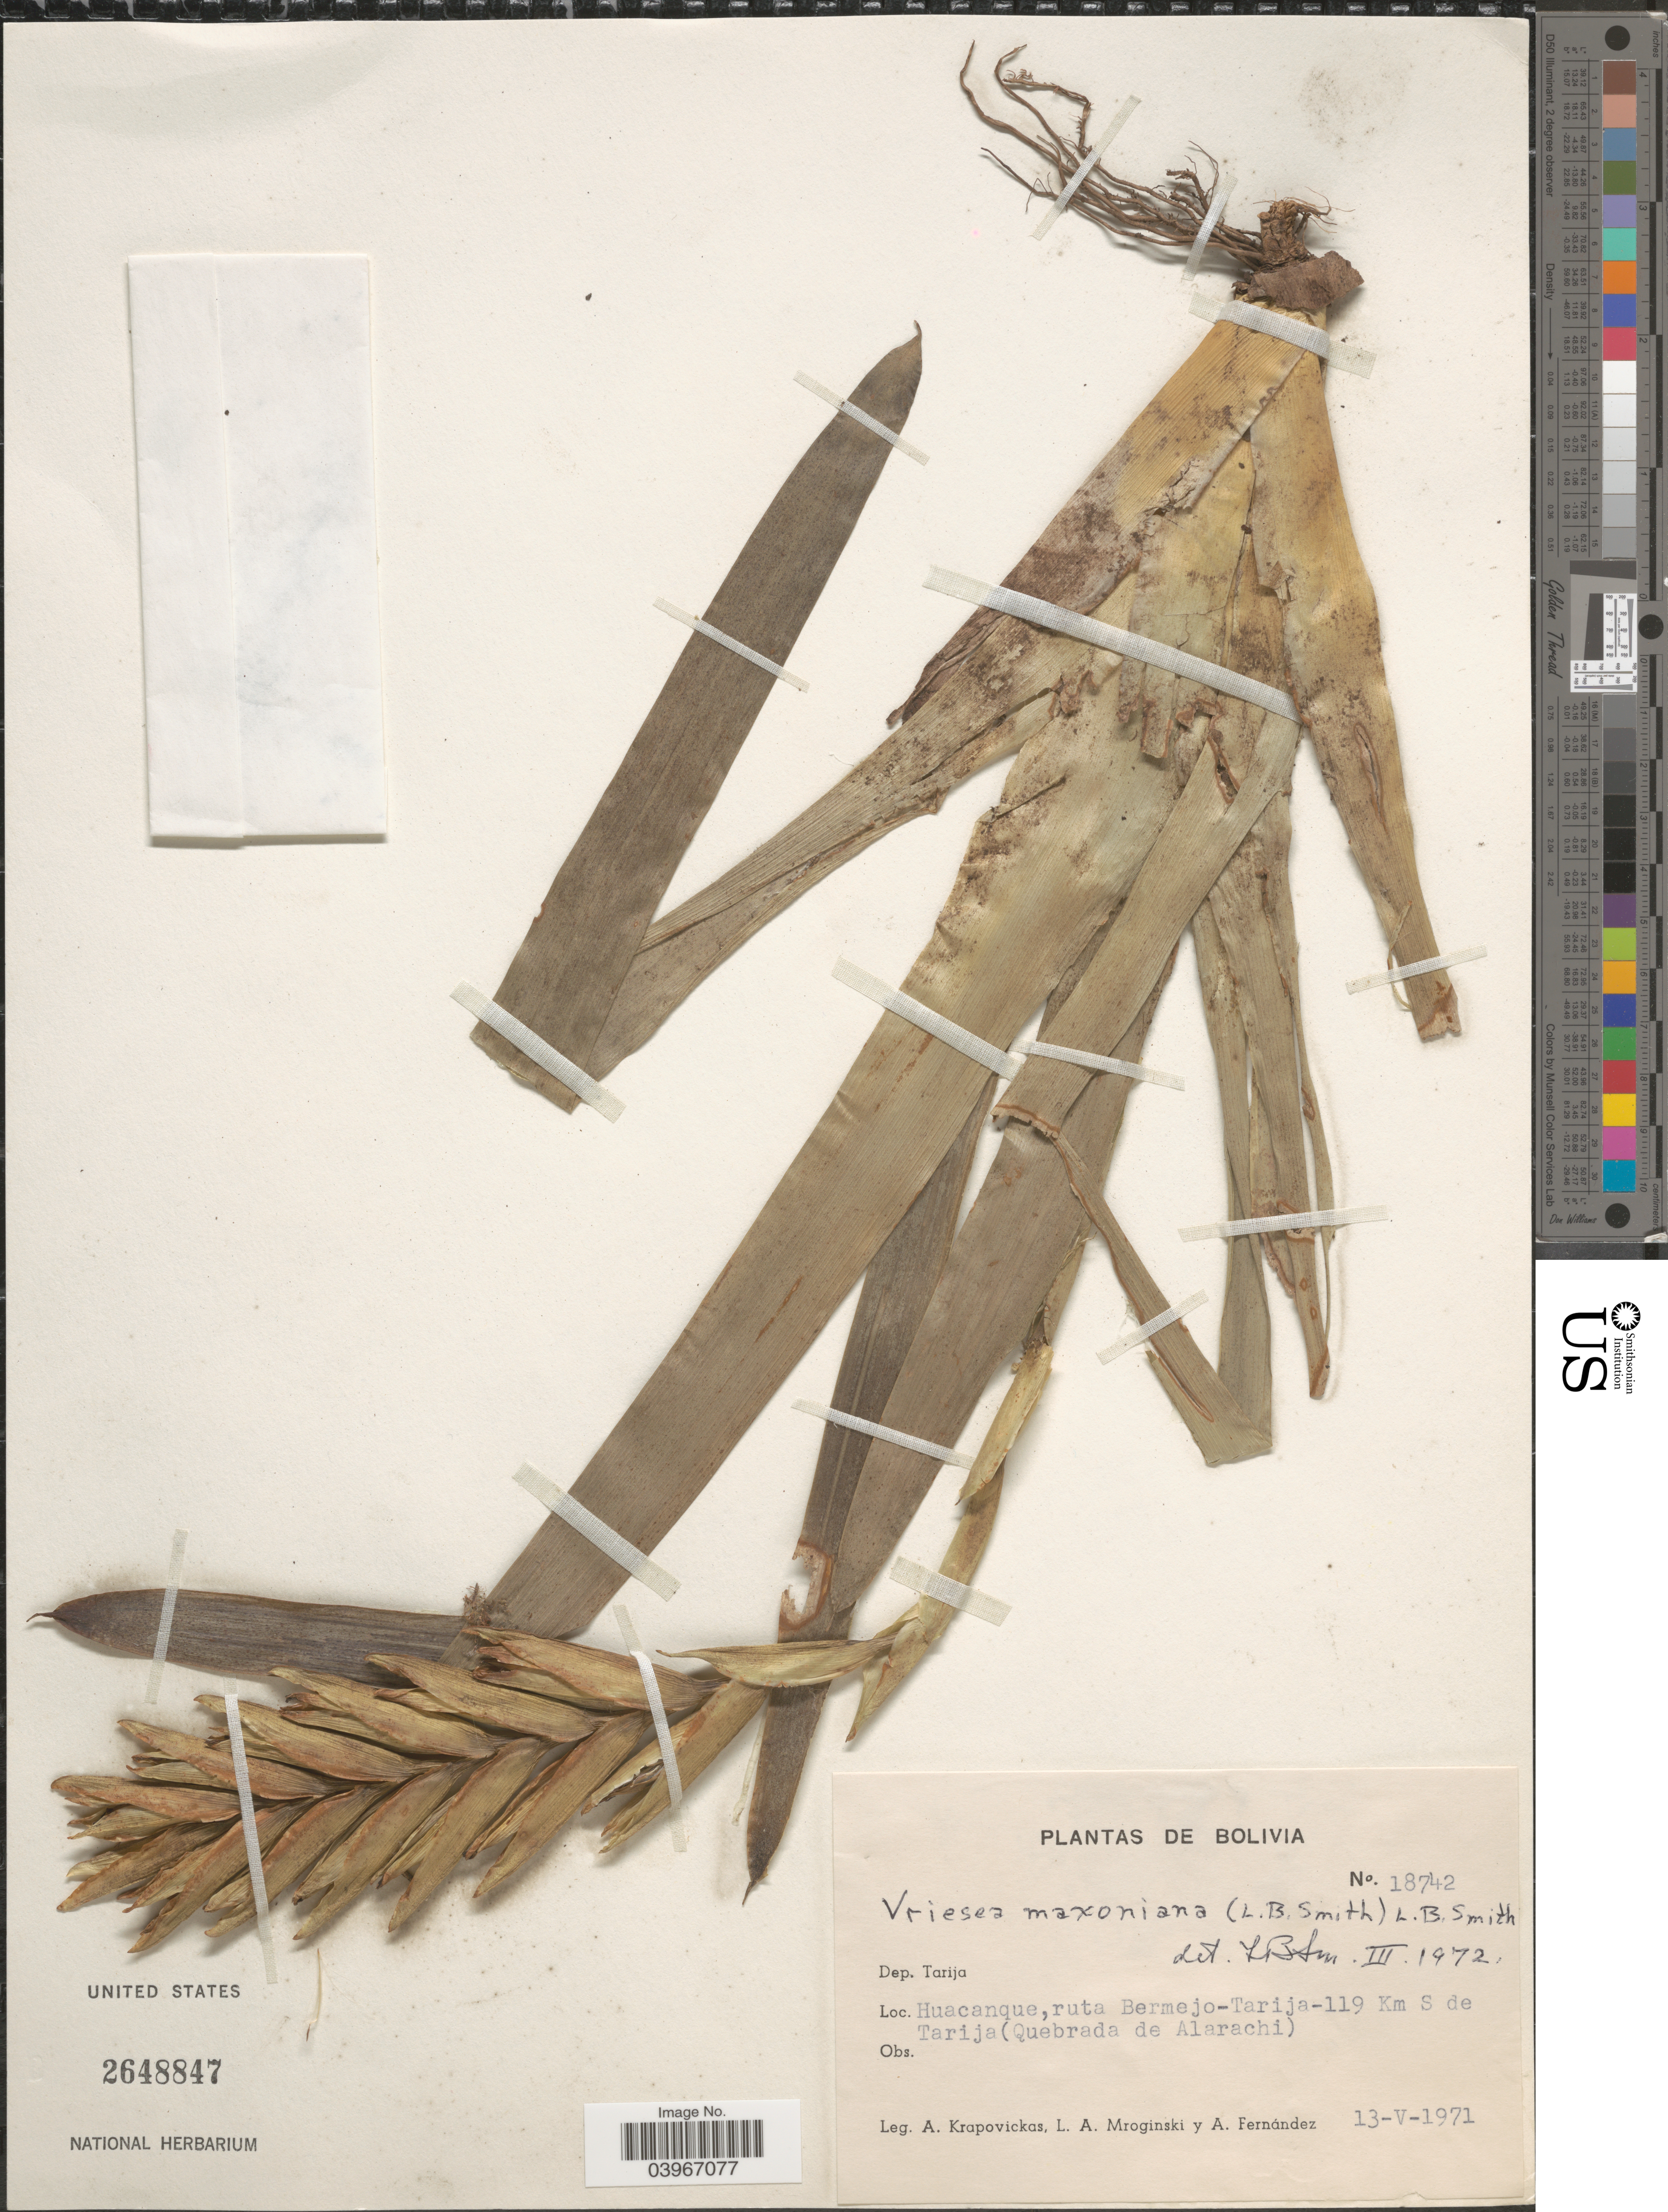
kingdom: Plantae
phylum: Tracheophyta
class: Liliopsida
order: Poales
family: Bromeliaceae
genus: Vriesea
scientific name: Vriesea maxoniana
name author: (L.B. Sm.) L.B. Sm.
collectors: A. Krapovickas, L. Mroginski & A. Fernández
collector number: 18742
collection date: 1971-05-13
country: Bolivia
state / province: Tarija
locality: Dep. Tarija. Huacanque, ruta Bermejo-Tarija-119 Km S de Tarija (Quebrada de Alarachi).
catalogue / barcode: US 2648847